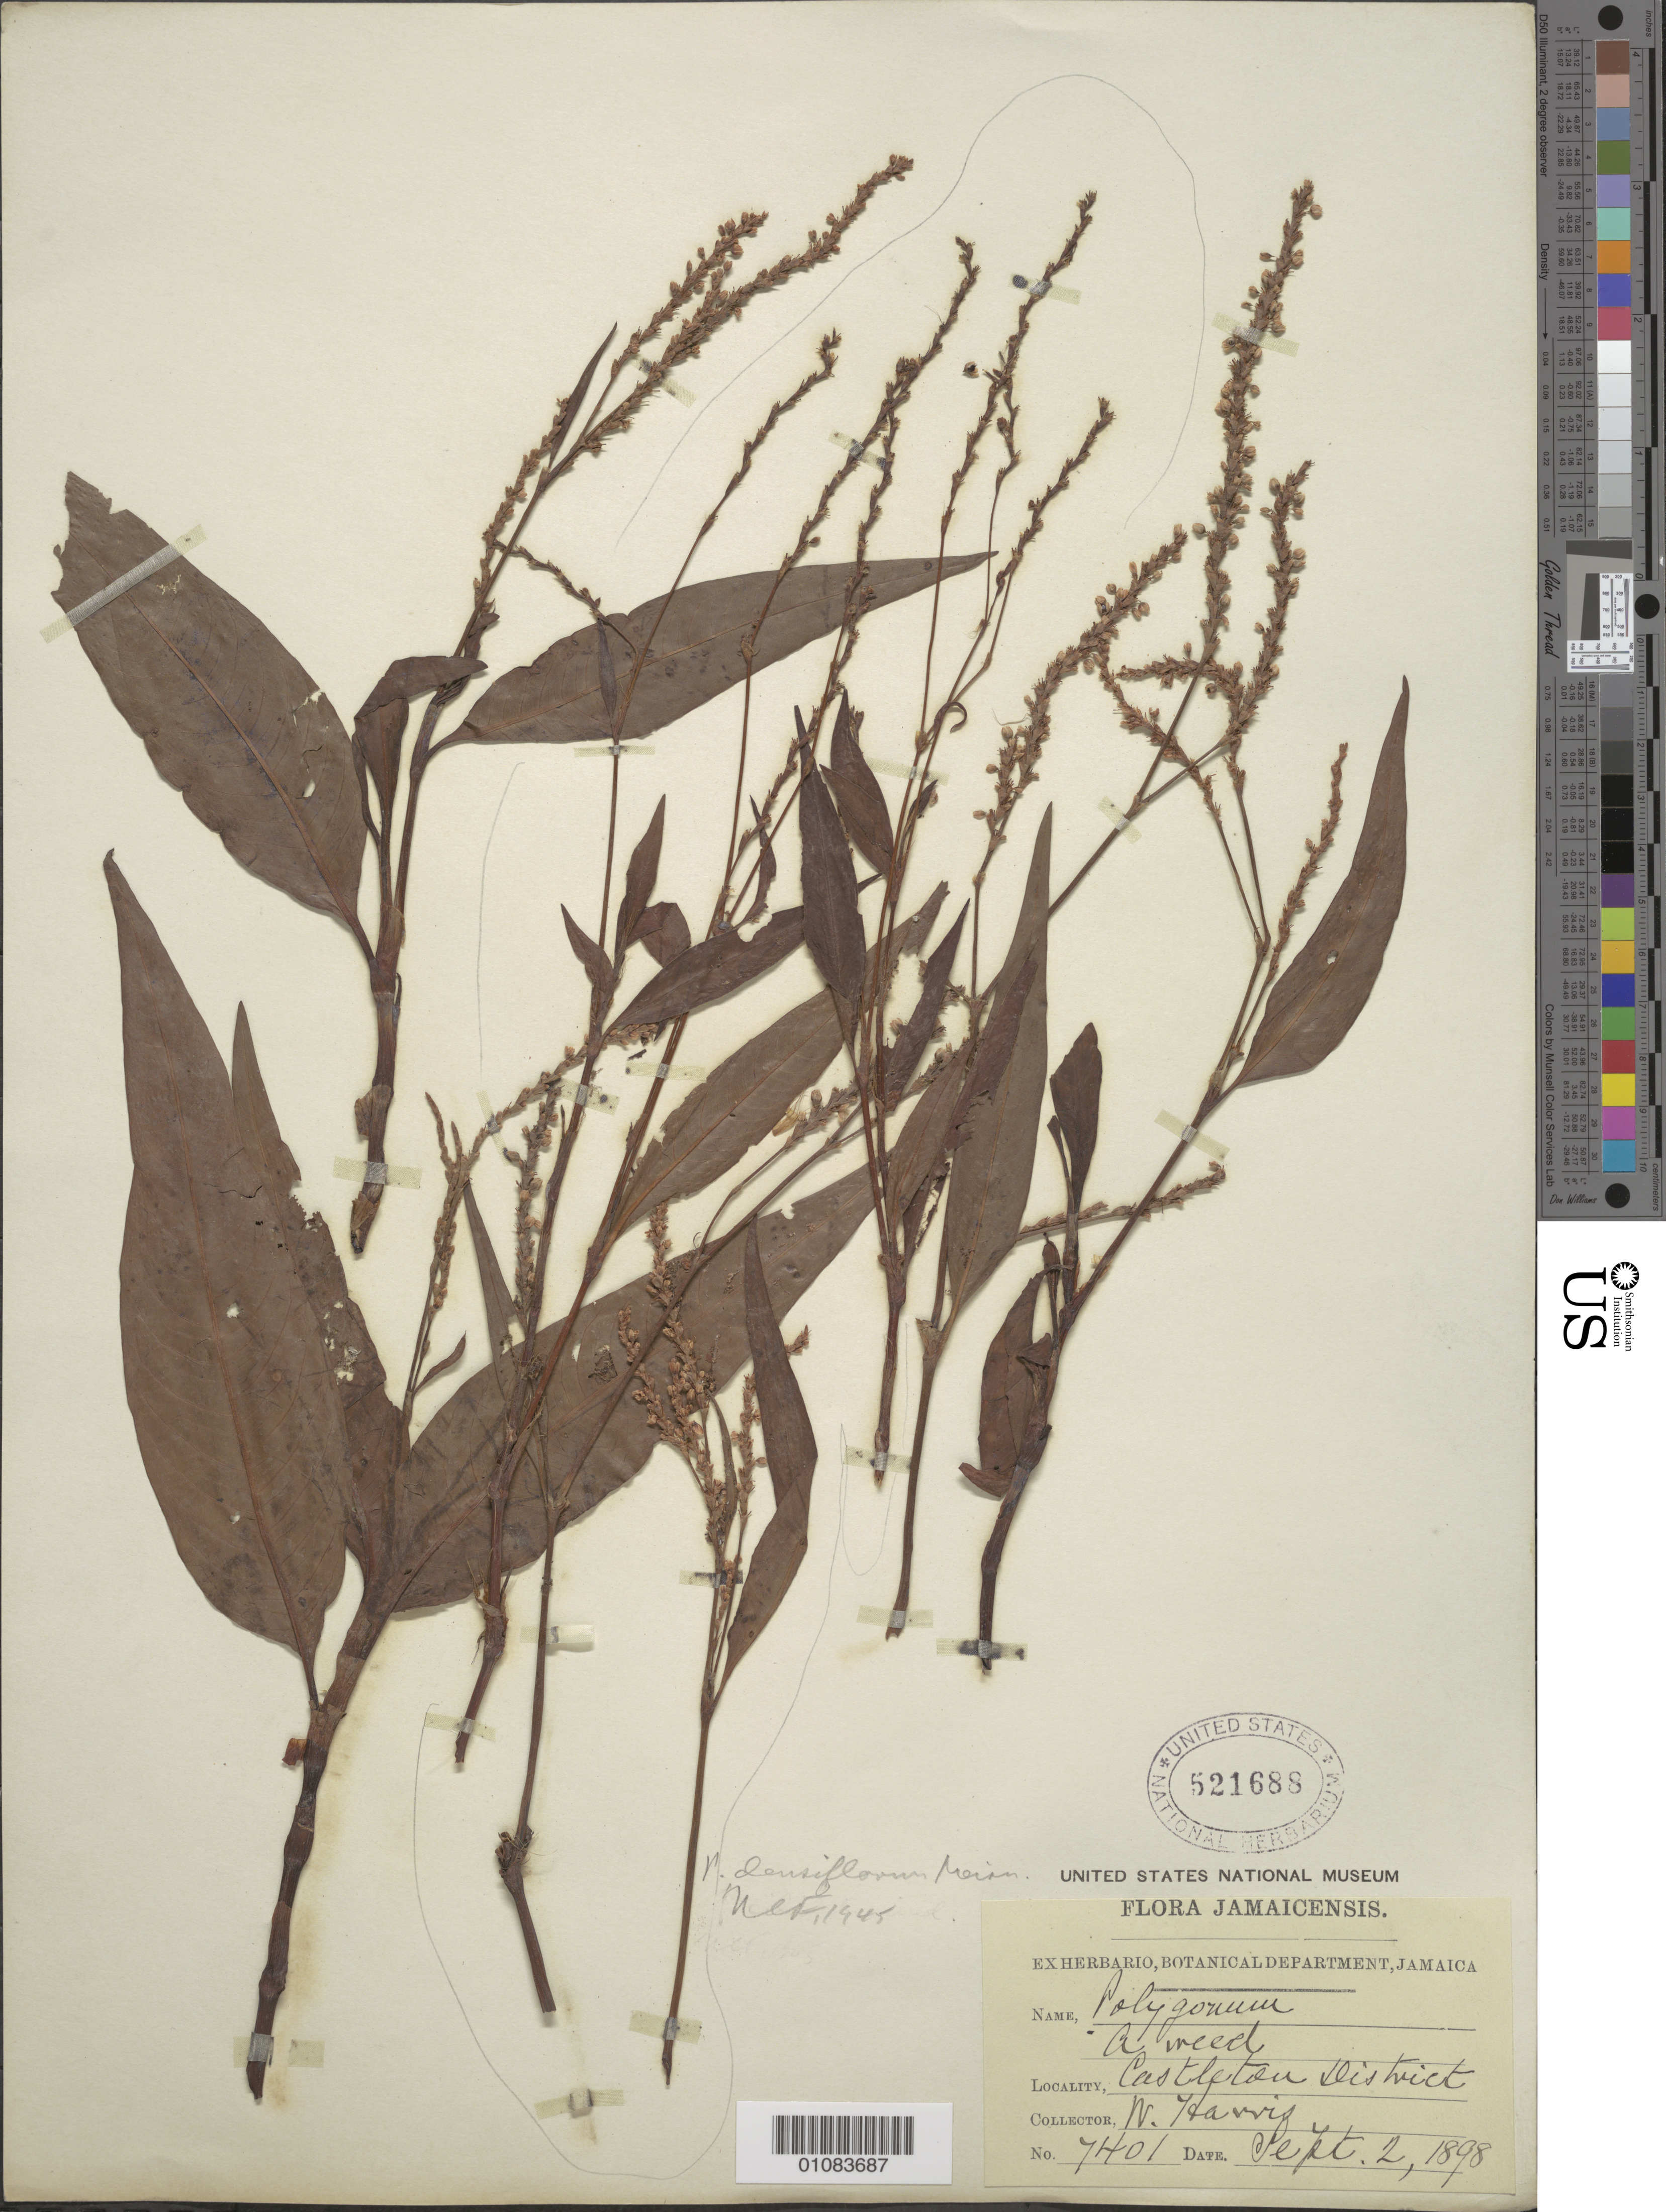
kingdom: Plantae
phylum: Tracheophyta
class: Magnoliopsida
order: Caryophyllales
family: Polygonaceae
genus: Polygonum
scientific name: Polygonum densiflorum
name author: Meisn.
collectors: W. Harris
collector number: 7401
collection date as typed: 02 Sep 1898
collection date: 1898-09-02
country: Jamaica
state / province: Saint Mary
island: Jamaica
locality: Castleton District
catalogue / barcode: US 521688